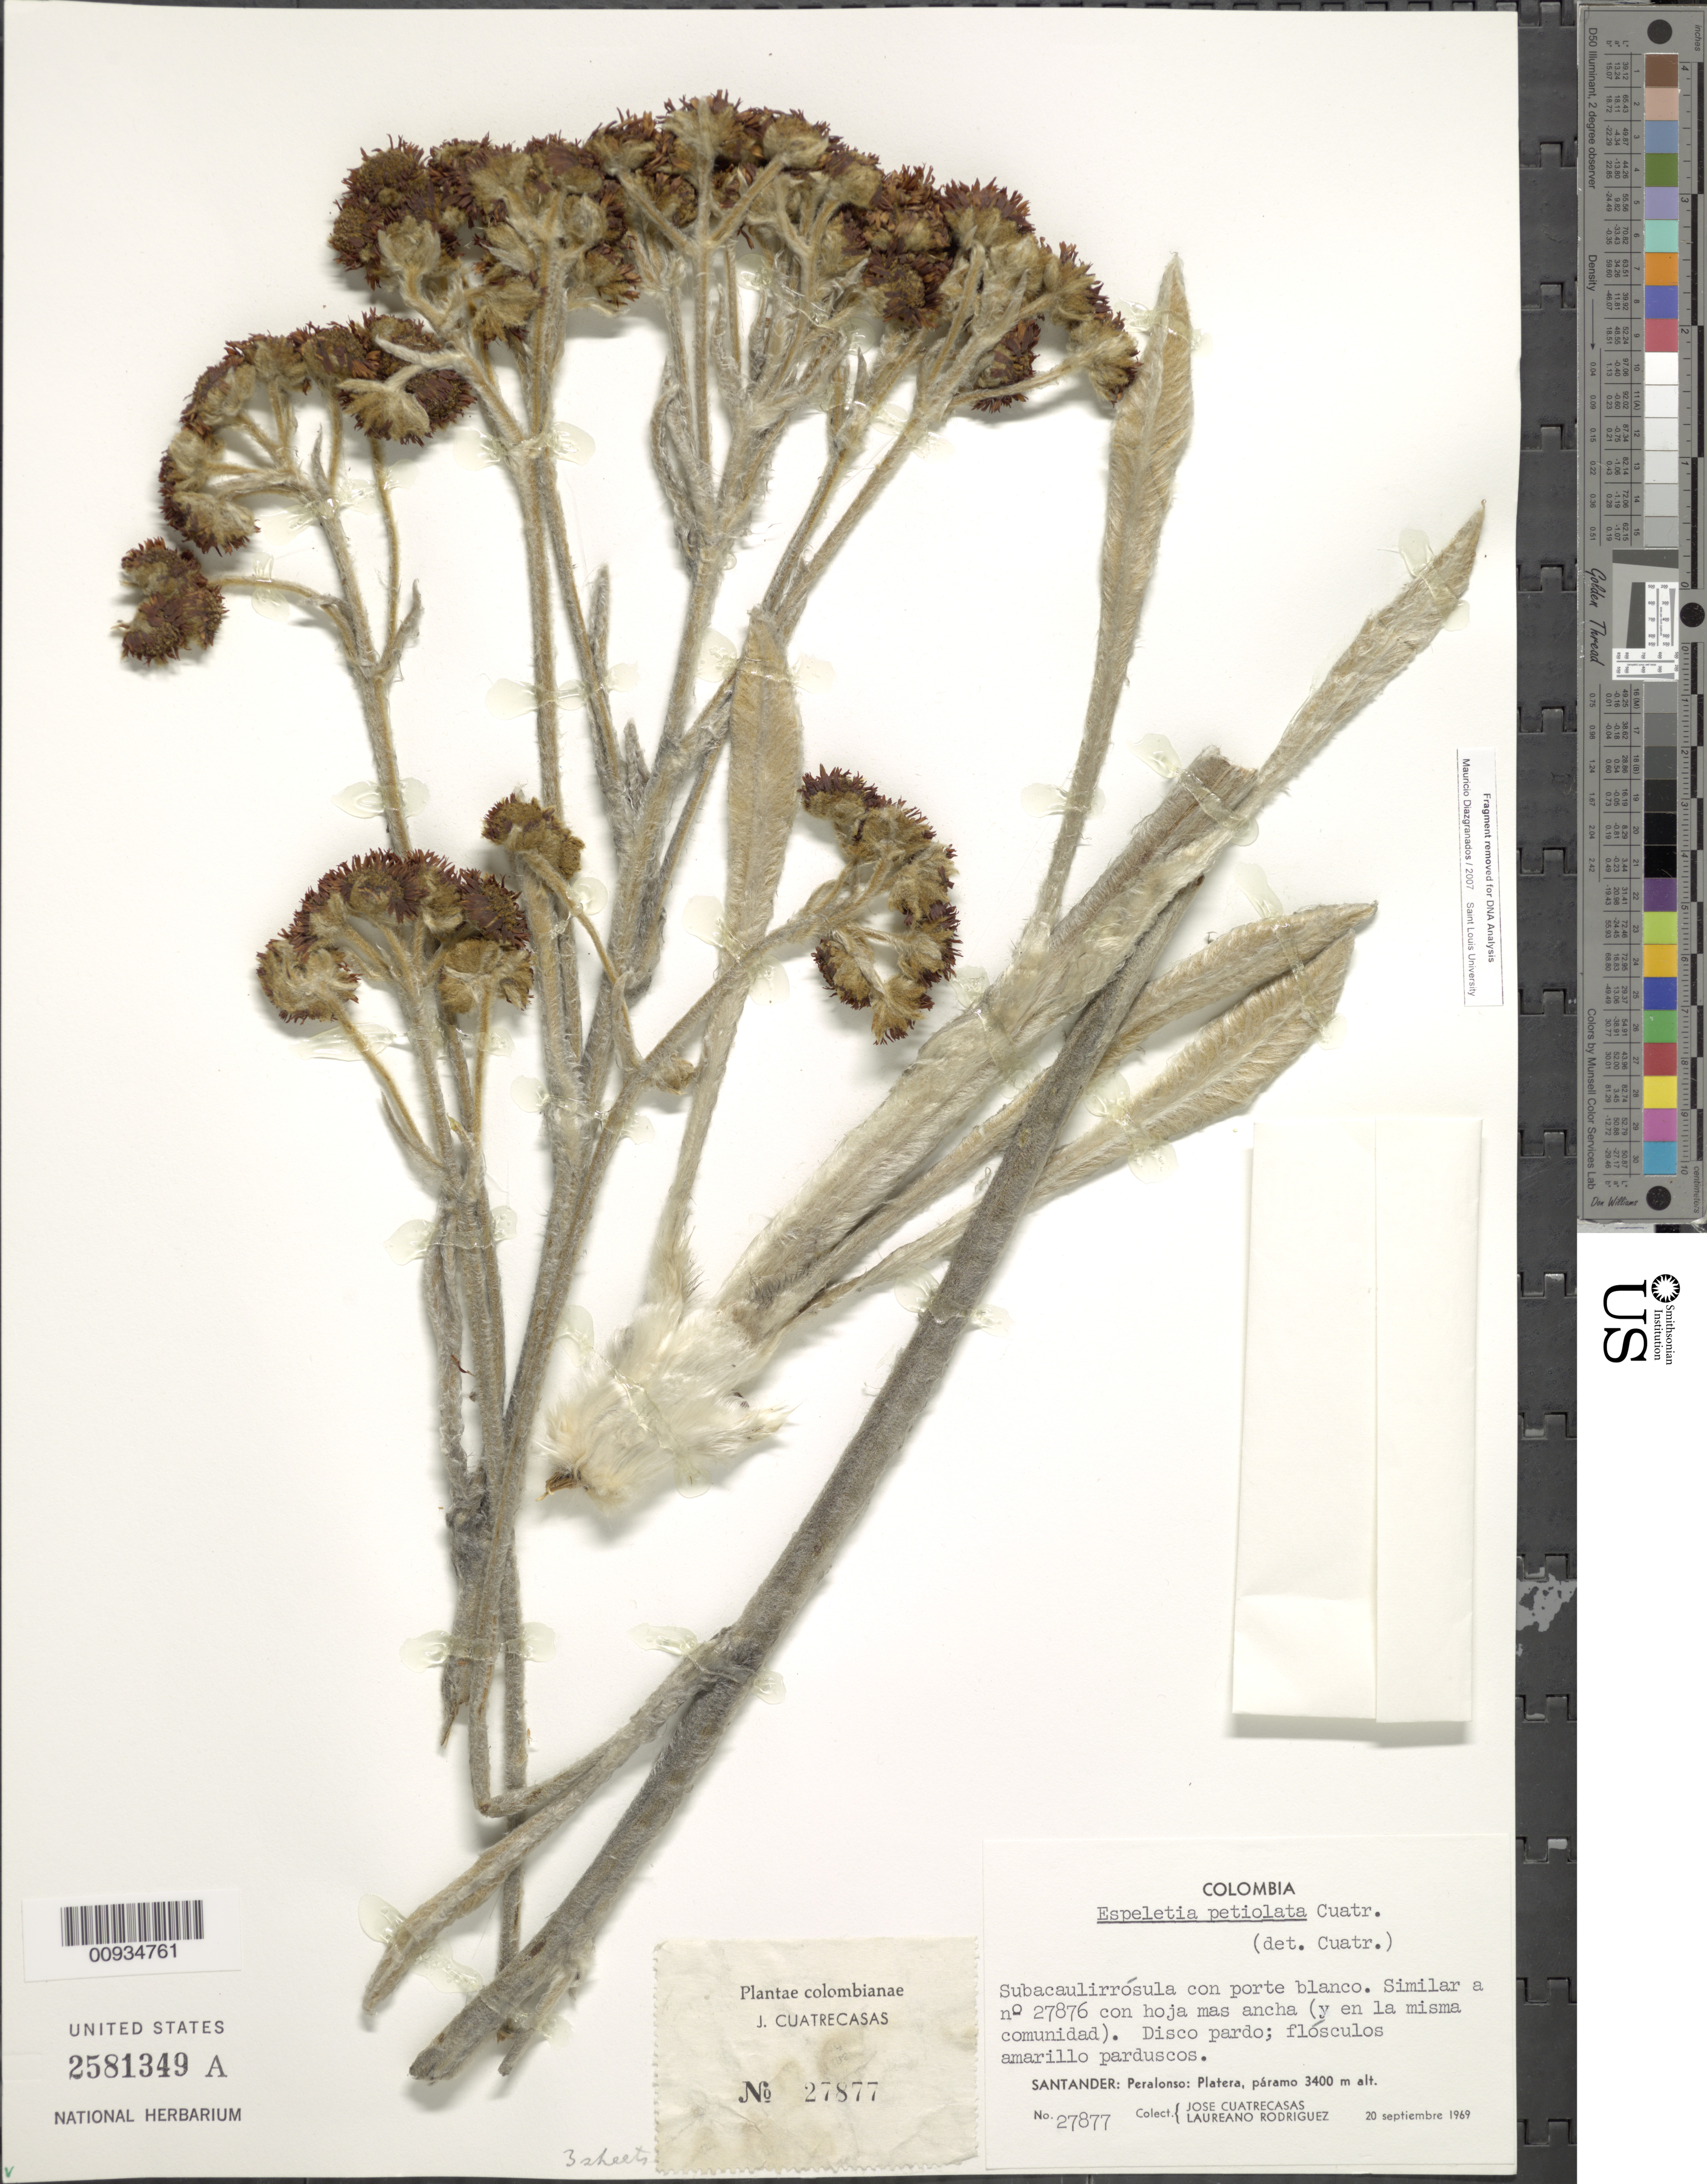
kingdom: Plantae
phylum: Tracheophyta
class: Magnoliopsida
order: Asterales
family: Asteraceae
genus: Espeletiopsis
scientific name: Espeletiopsis petiolata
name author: (Cuatrec.) Cuatrec.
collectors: J. Cuatrecasas & L. Rodriguez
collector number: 27877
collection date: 1969-09-20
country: Colombia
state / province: Santander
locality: Peralonso: Platera.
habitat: Páramo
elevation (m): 3400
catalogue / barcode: US 2581349A